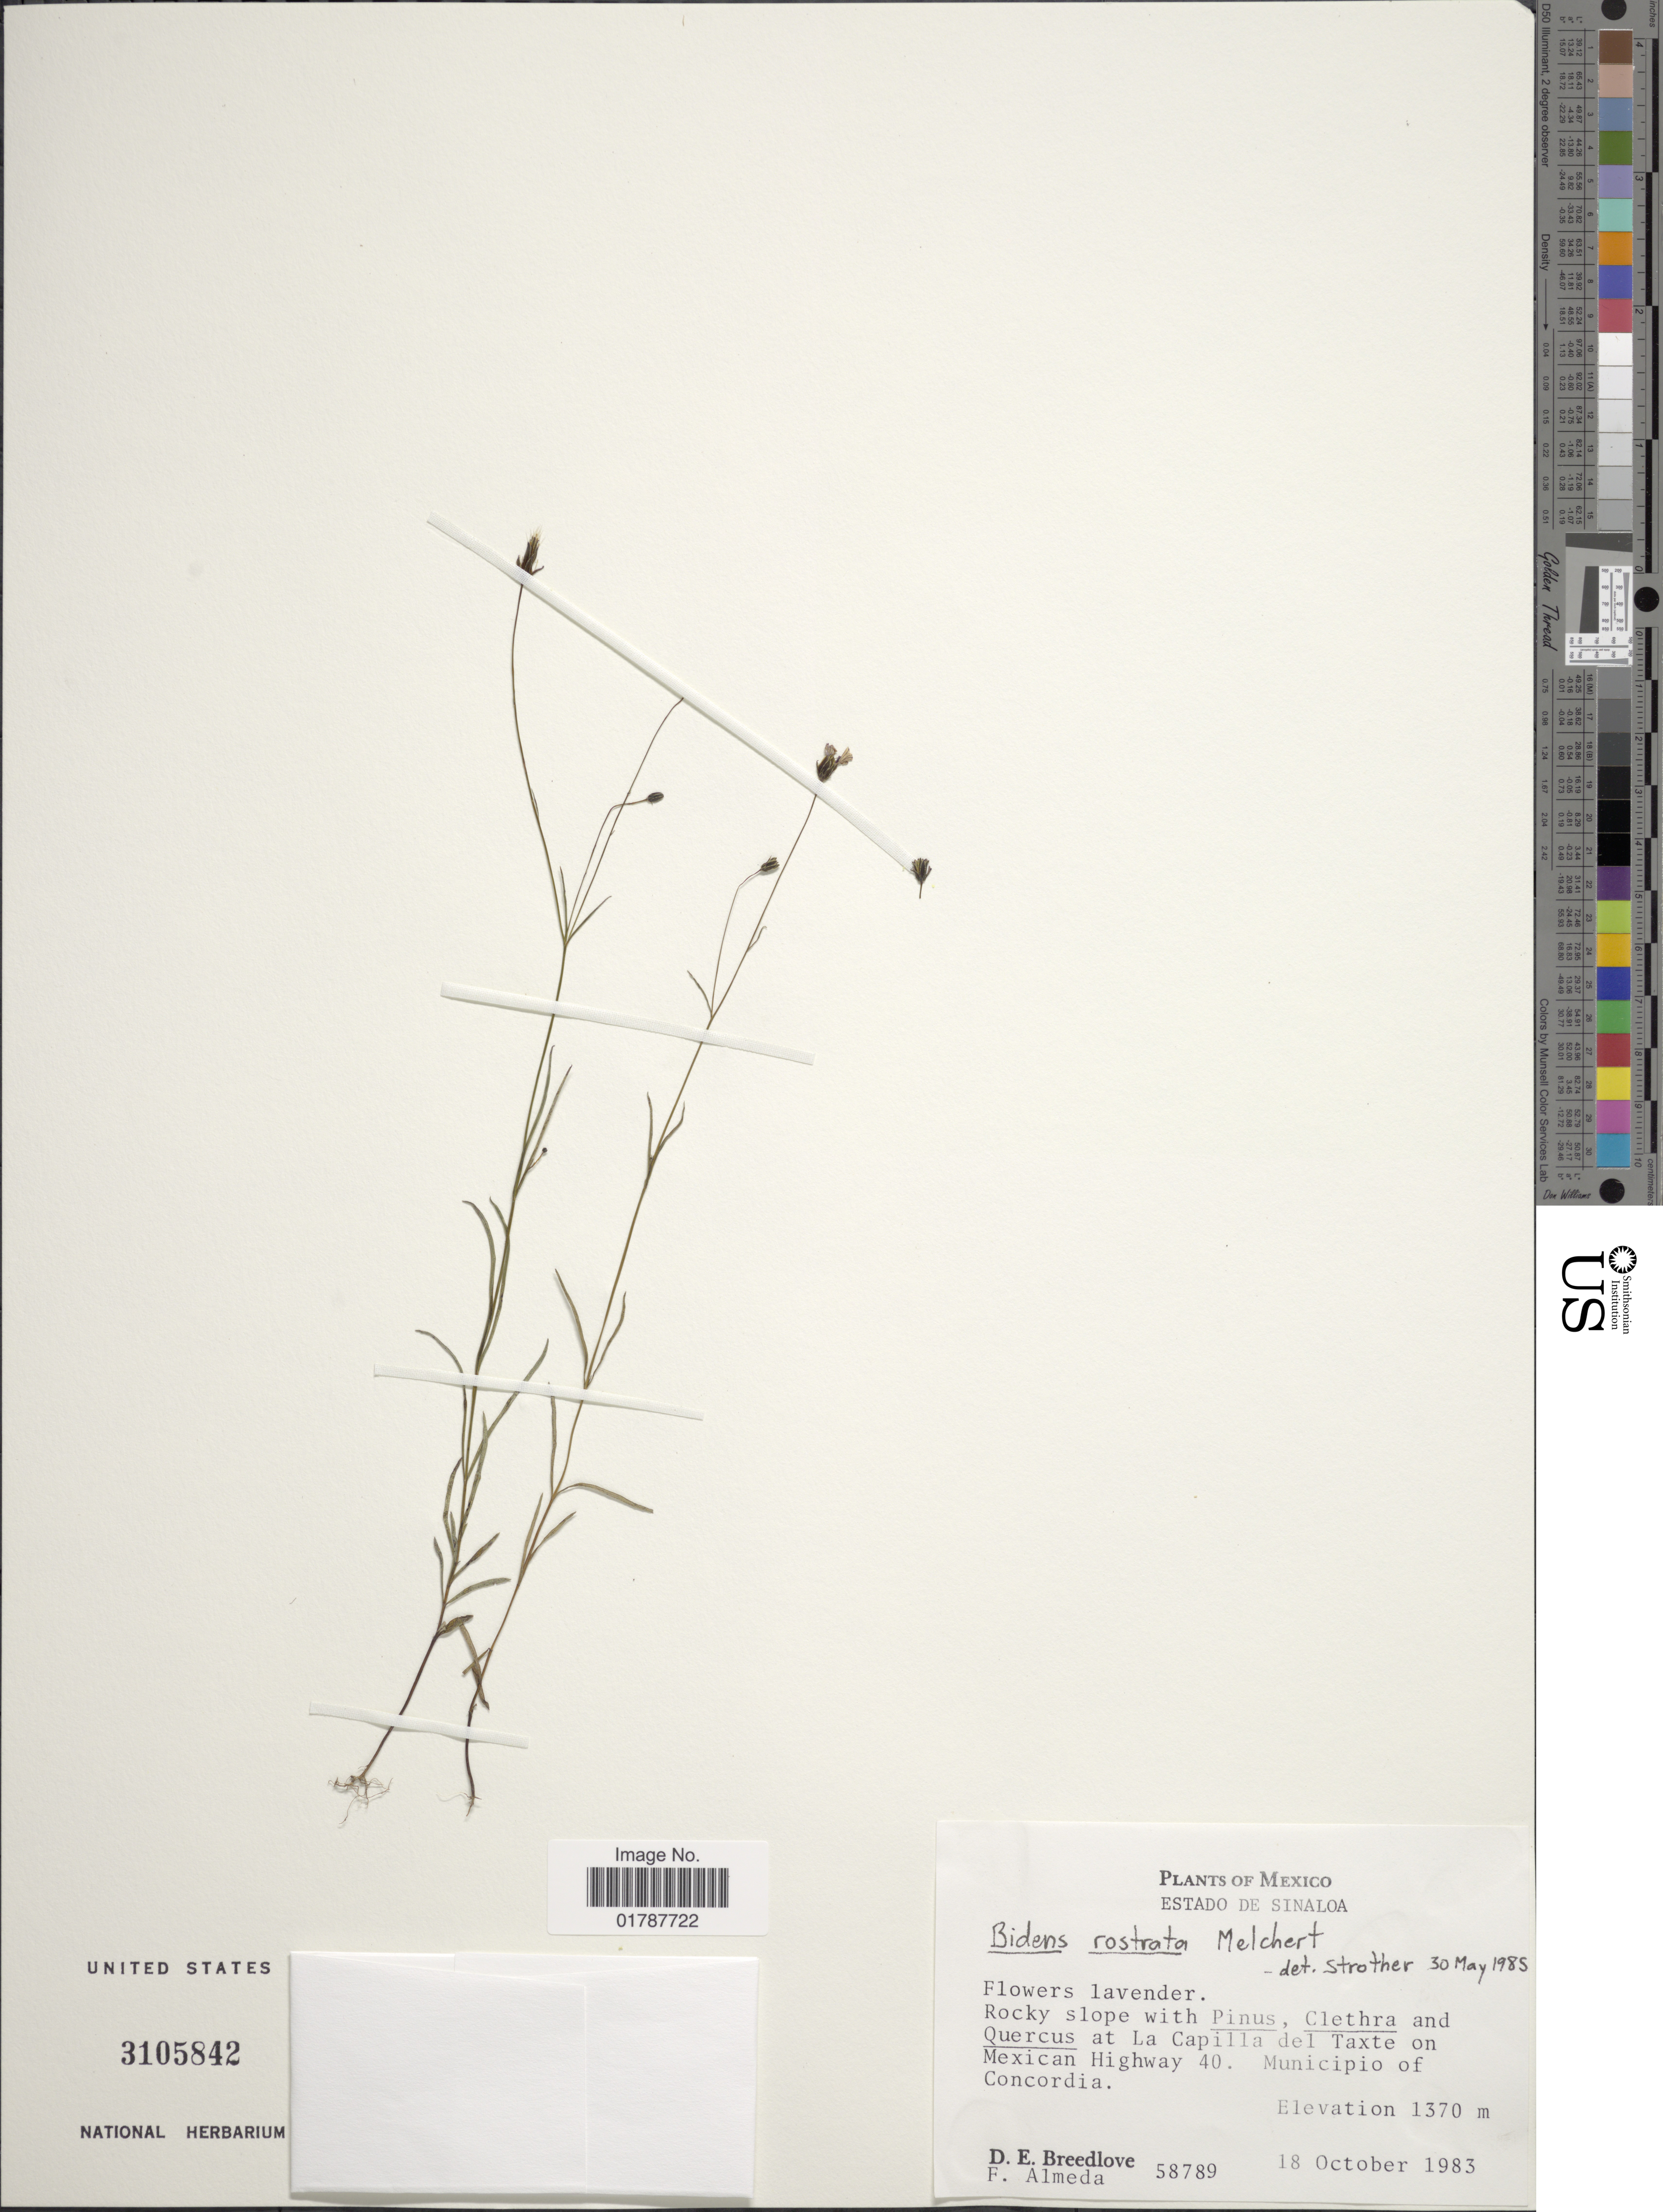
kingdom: Plantae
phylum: Tracheophyta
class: Magnoliopsida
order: Asterales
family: Asteraceae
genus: Bidens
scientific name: Bidens rostrata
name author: Melchert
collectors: D. E. Breedlove & F. Almeda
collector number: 58789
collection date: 1983-10-18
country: Mexico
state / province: Sinaloa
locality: Estado de Sinaloa, At La Capilla del Taxte on Mexican HIghway 40, Municipio of Concordia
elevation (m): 1370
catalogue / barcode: US 3105842